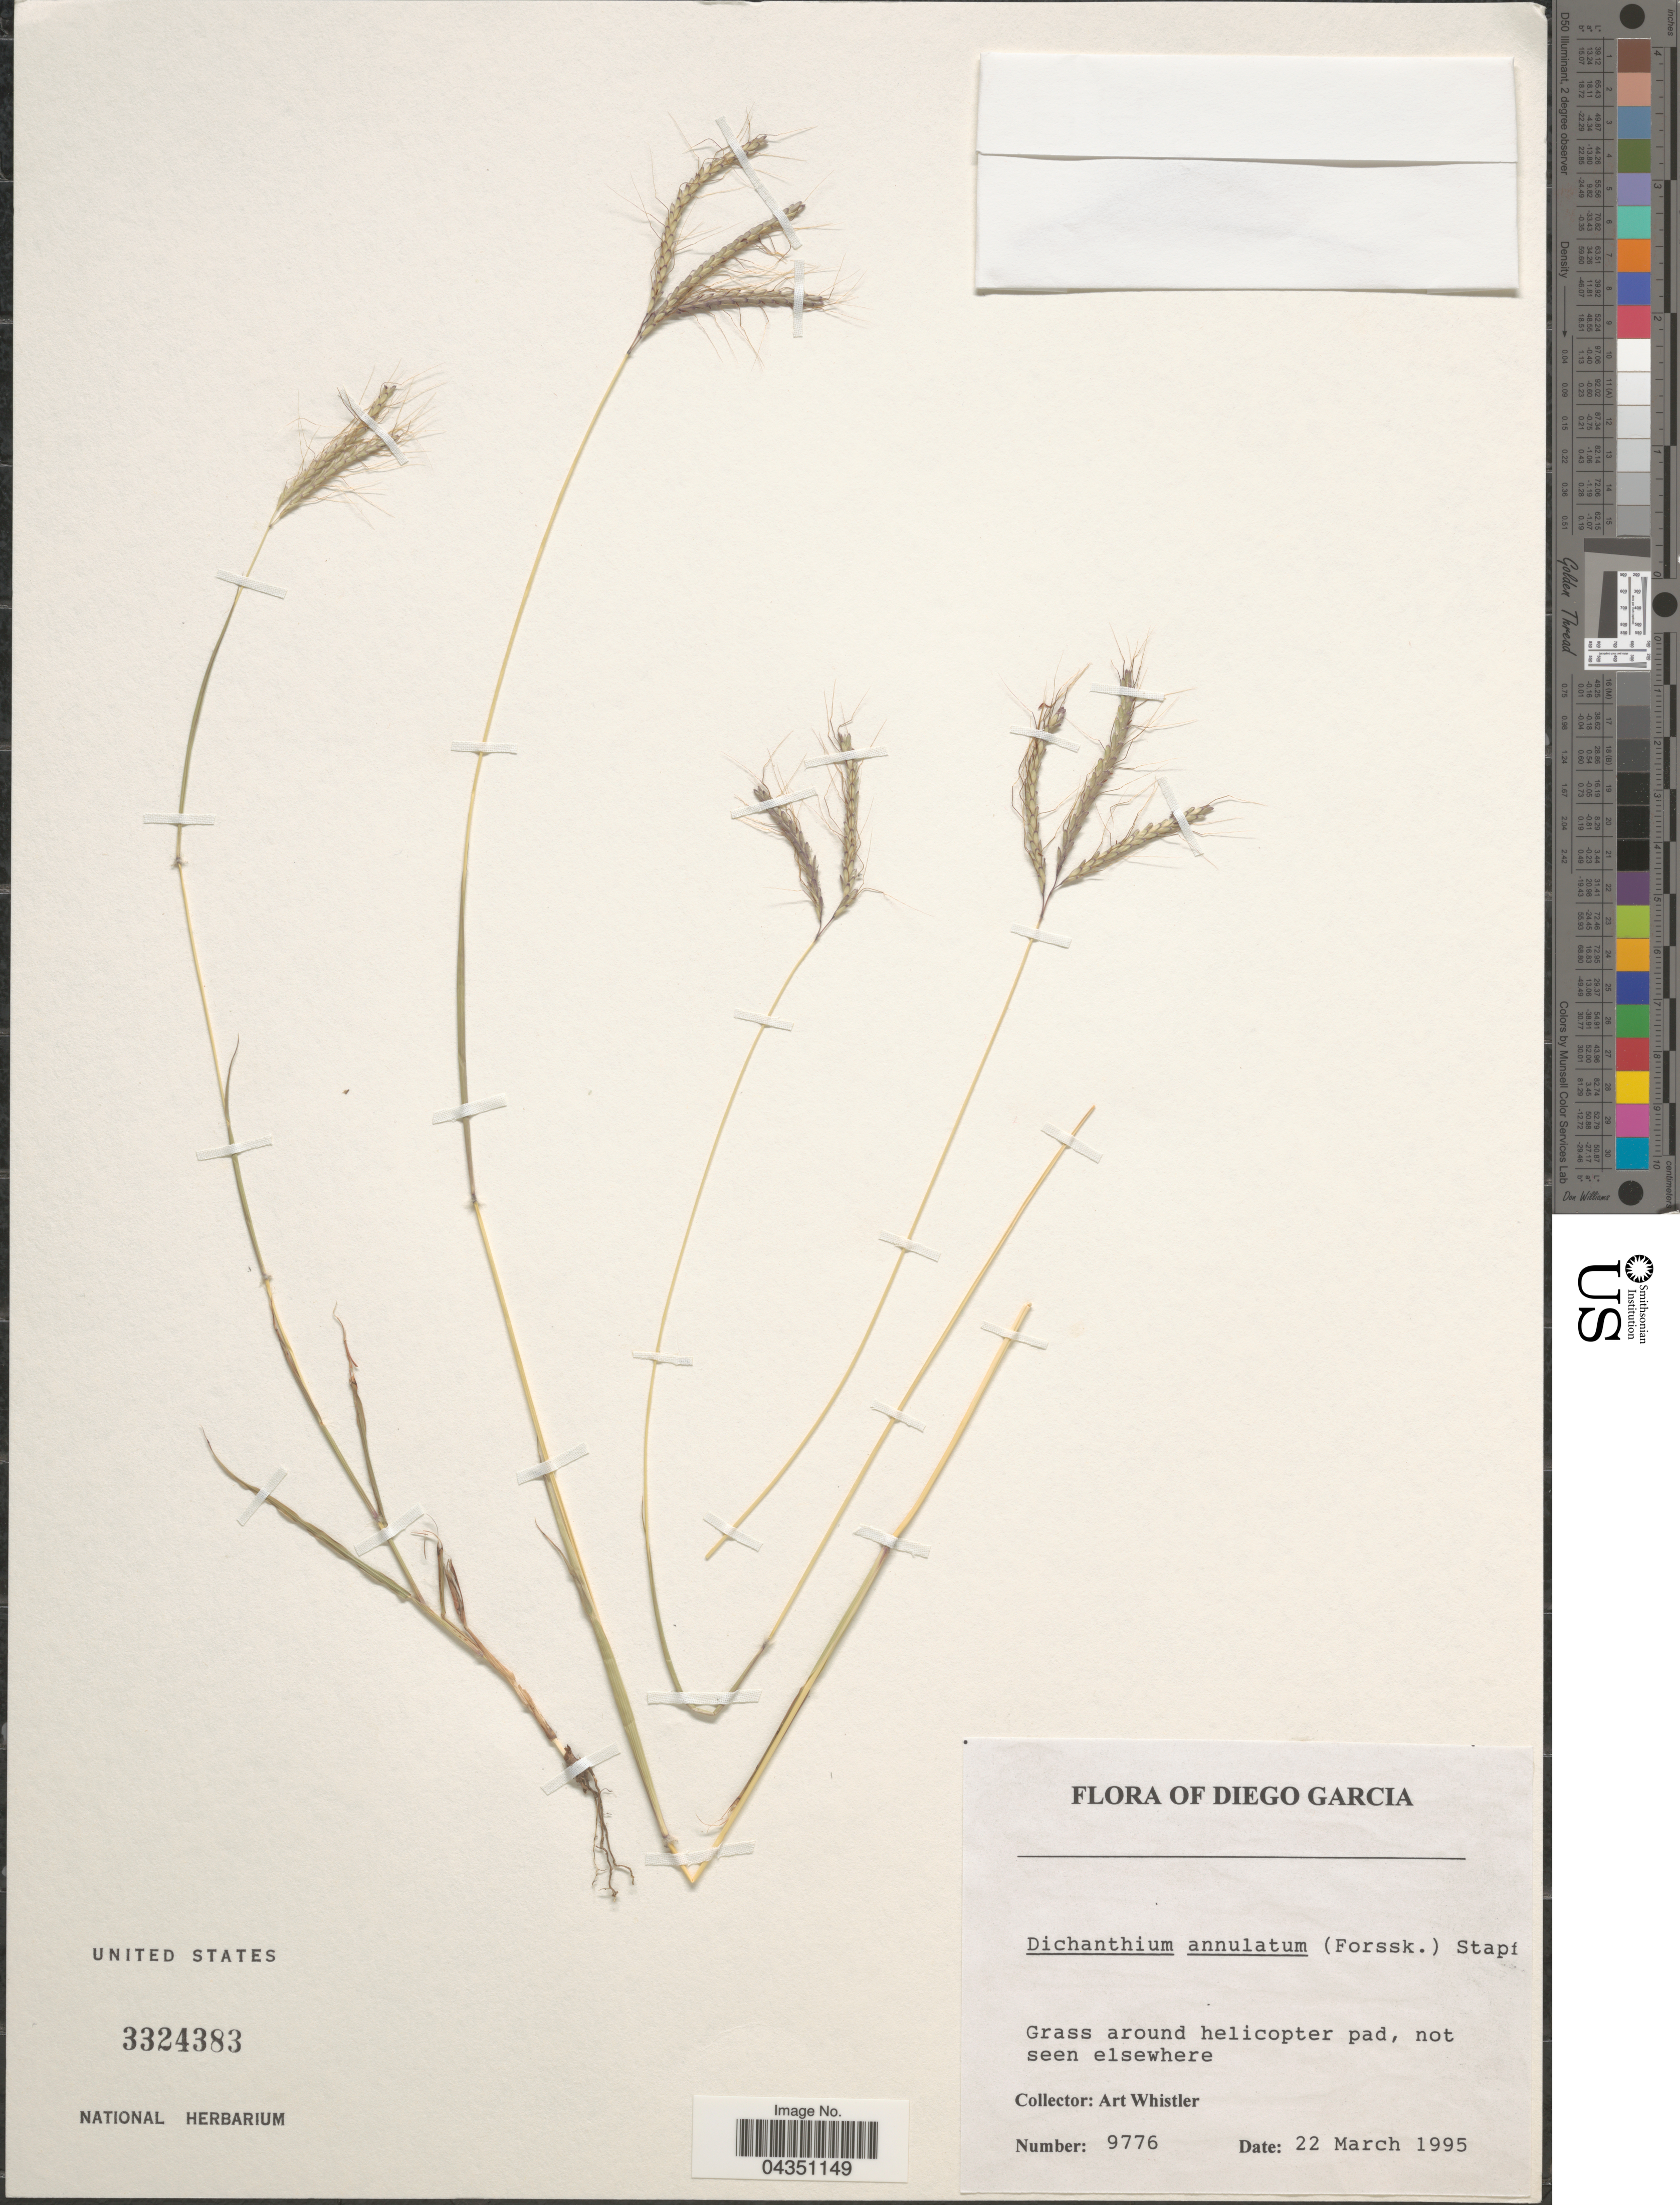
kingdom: Plantae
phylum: Tracheophyta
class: Liliopsida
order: Poales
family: Poaceae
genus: Dichanthium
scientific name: Dichanthium annulatum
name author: (Forssk.) Stapf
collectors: A. Whistler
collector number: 9776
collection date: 1995-03-22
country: British Indian Ocean Territory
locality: Diego Garcia.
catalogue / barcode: US 3324383